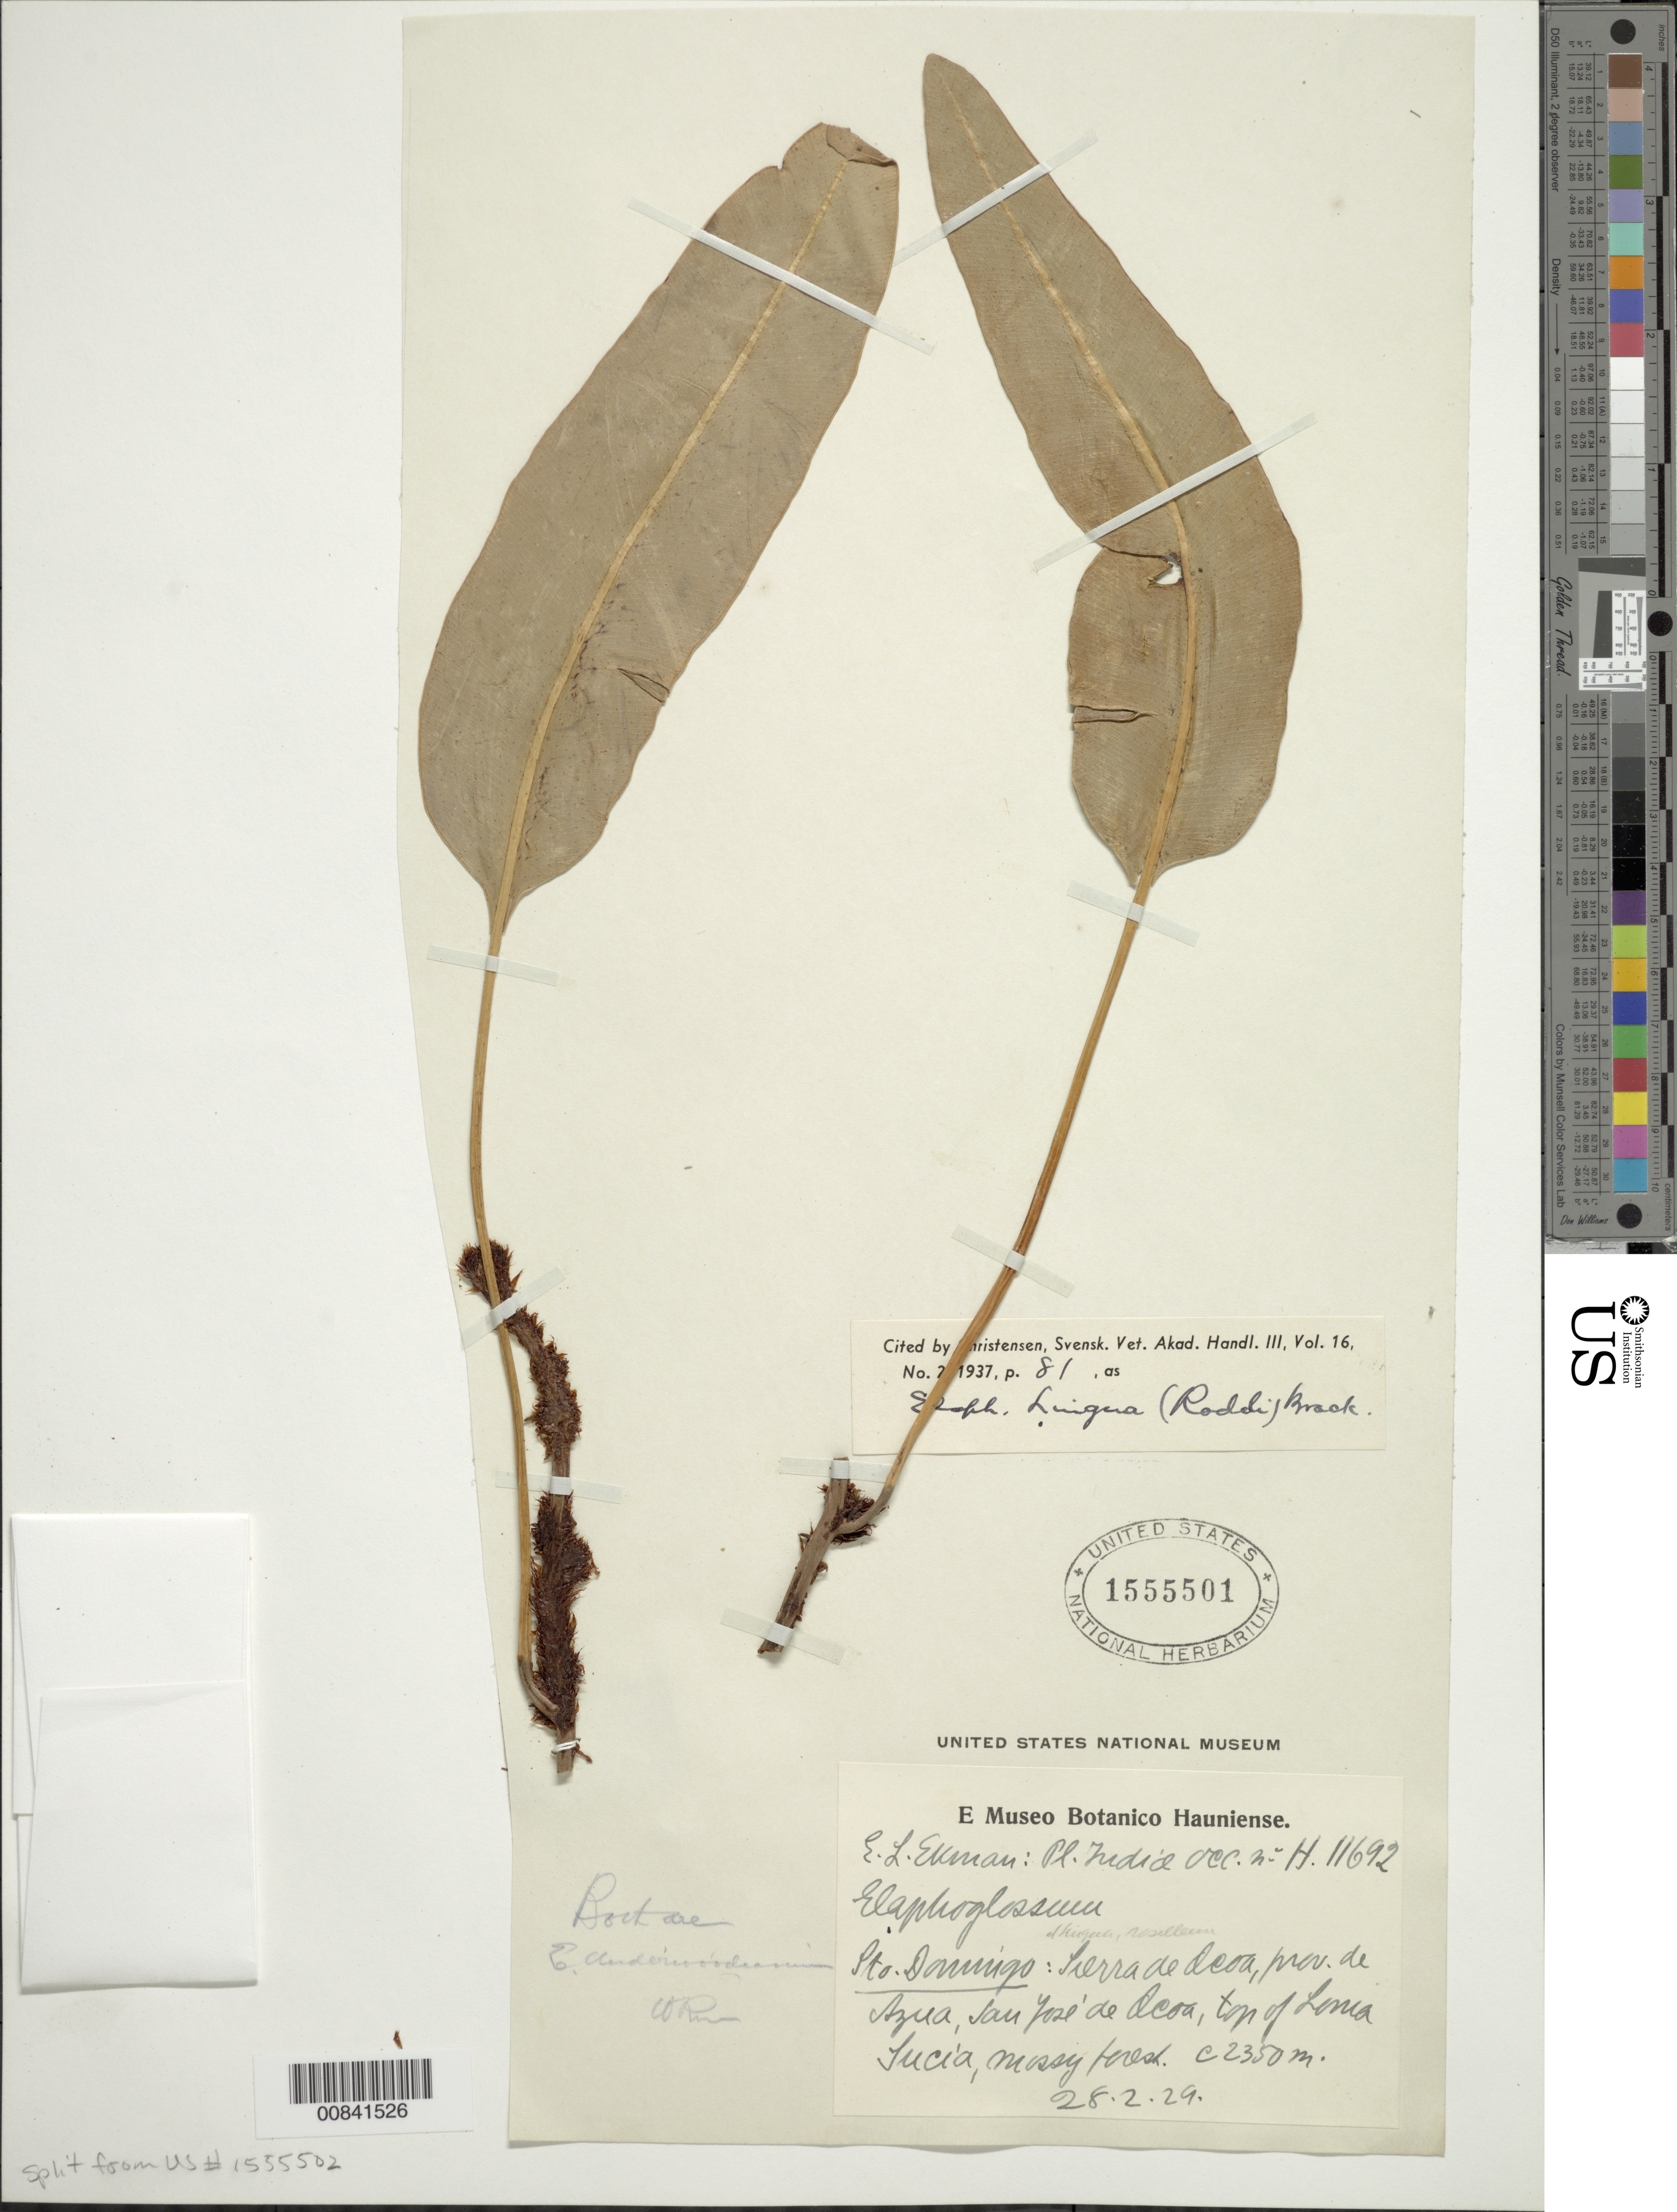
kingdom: Plantae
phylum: Tracheophyta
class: Polypodiopsida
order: Polypodiales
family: Dryopteridaceae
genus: Elaphoglossum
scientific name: Elaphoglossum martinicense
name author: (Desv.) T. Moore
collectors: E. L. Ekman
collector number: H 11692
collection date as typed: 28 Feb 1929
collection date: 1929-02-28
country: Dominican Republic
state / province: Azua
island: Hispaniola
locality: Sierra de Ocoa, San José de Ocoa, top of Loma Lucia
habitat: Mossy forest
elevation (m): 2350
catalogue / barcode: US 1555501